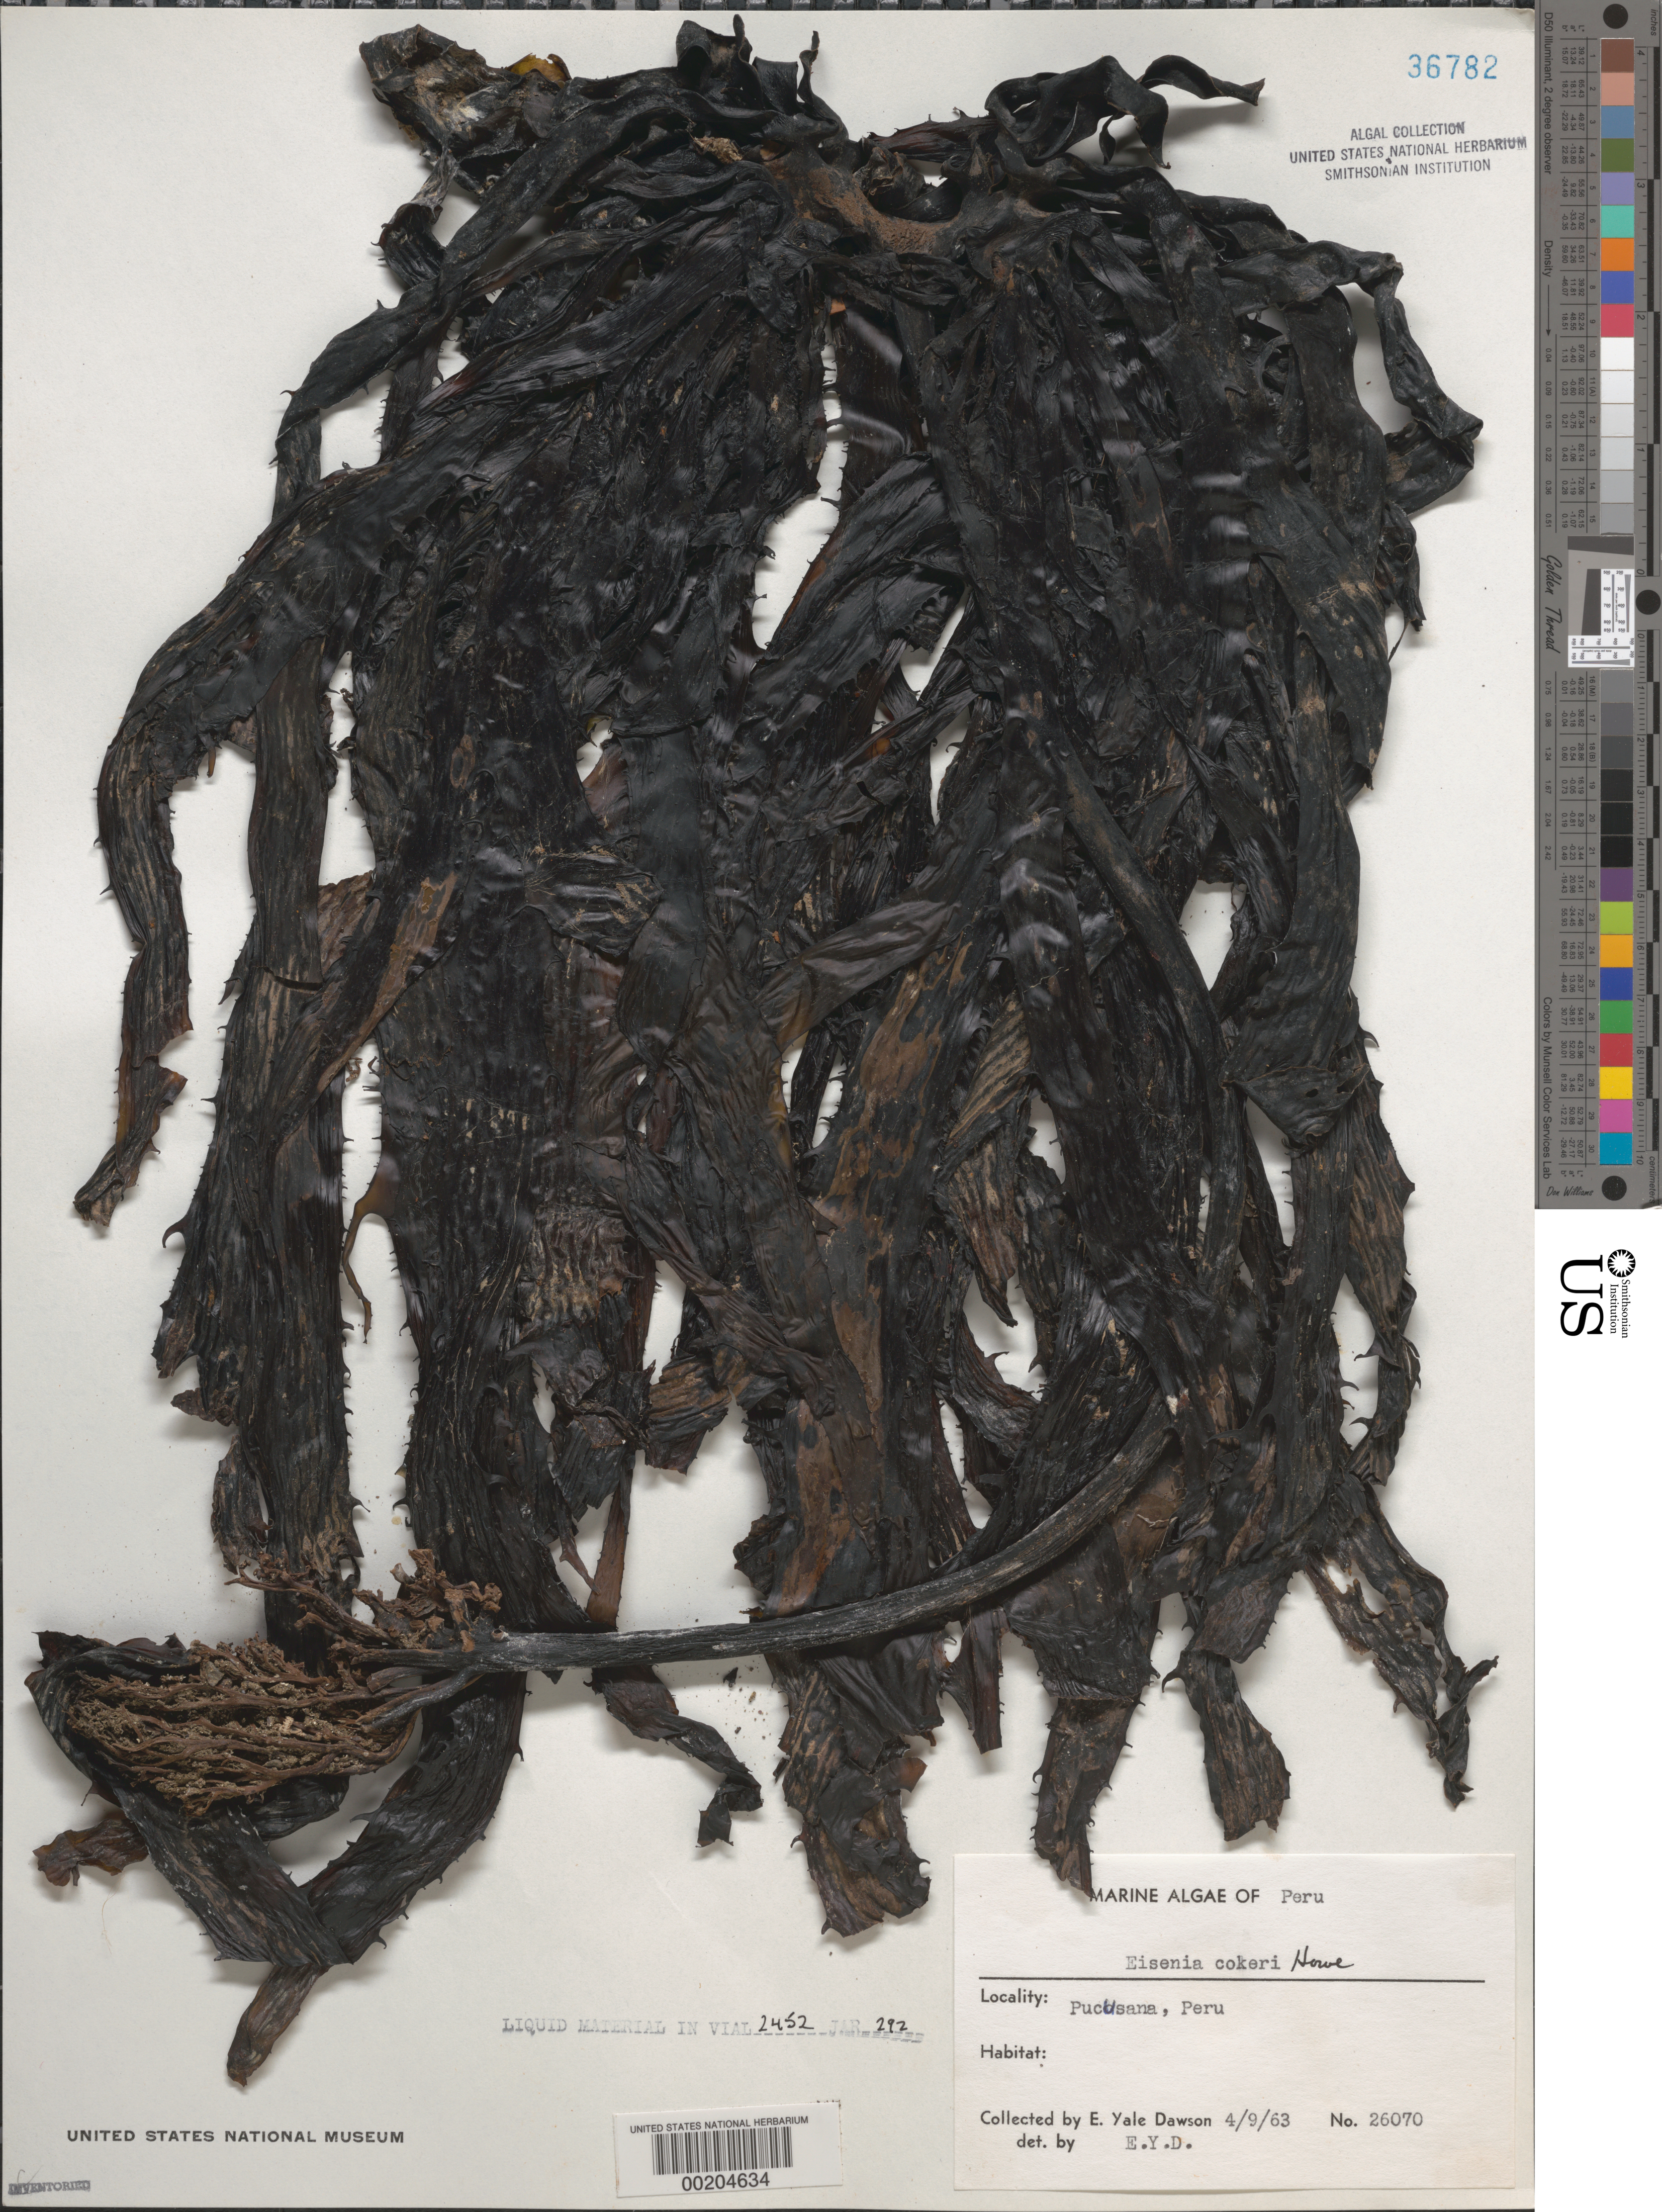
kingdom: Chromista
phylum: Ochrophyta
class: Phaeophyceae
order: Laminariales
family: Lessoniaceae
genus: Eisenia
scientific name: Eisenia cokeri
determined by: Dawson, E. Y.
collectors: E. Y. Dawson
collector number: EYD 26070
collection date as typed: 09 Apr 1963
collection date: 1963-04-09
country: Peru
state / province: Lima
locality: Pucusana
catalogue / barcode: US 36782